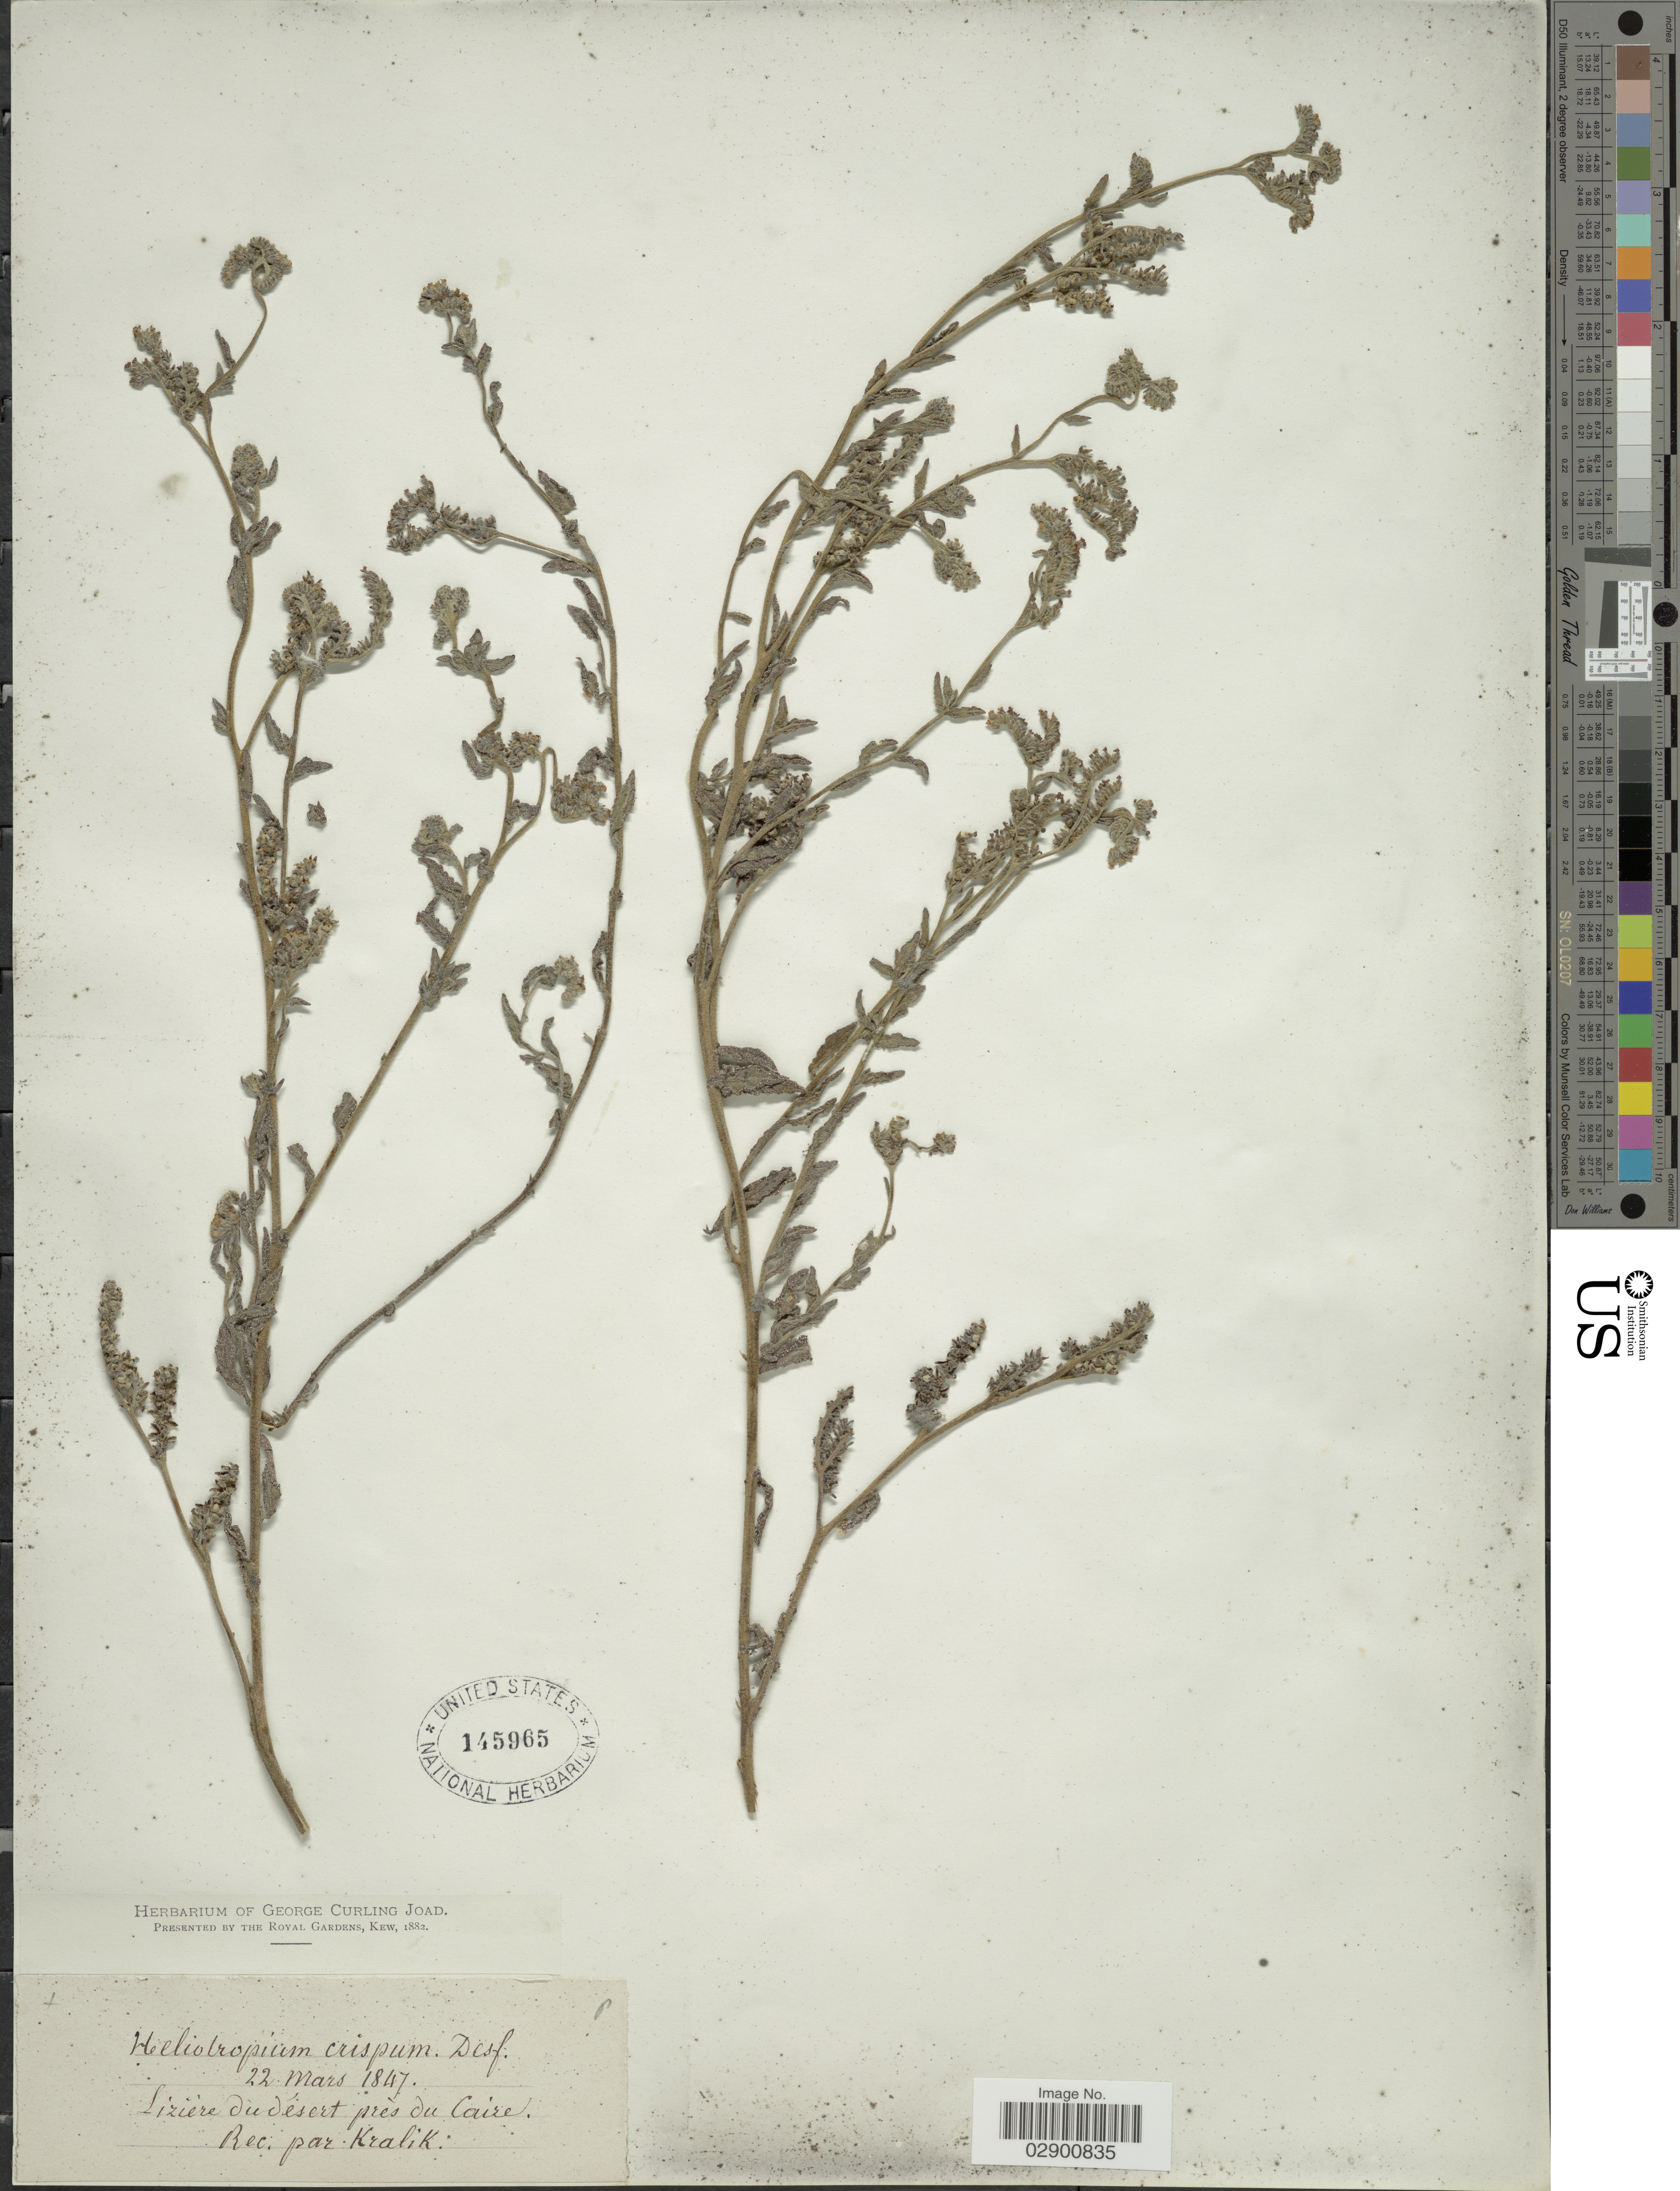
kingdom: Plantae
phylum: Tracheophyta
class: Magnoliopsida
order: Boraginales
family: Heliotropiaceae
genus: Heliotropium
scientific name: Heliotropium bacciferum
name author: Forssk.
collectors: Kralik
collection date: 1847-03-22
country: Egypt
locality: Lizière dudésert près du Caire.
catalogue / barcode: US 145965